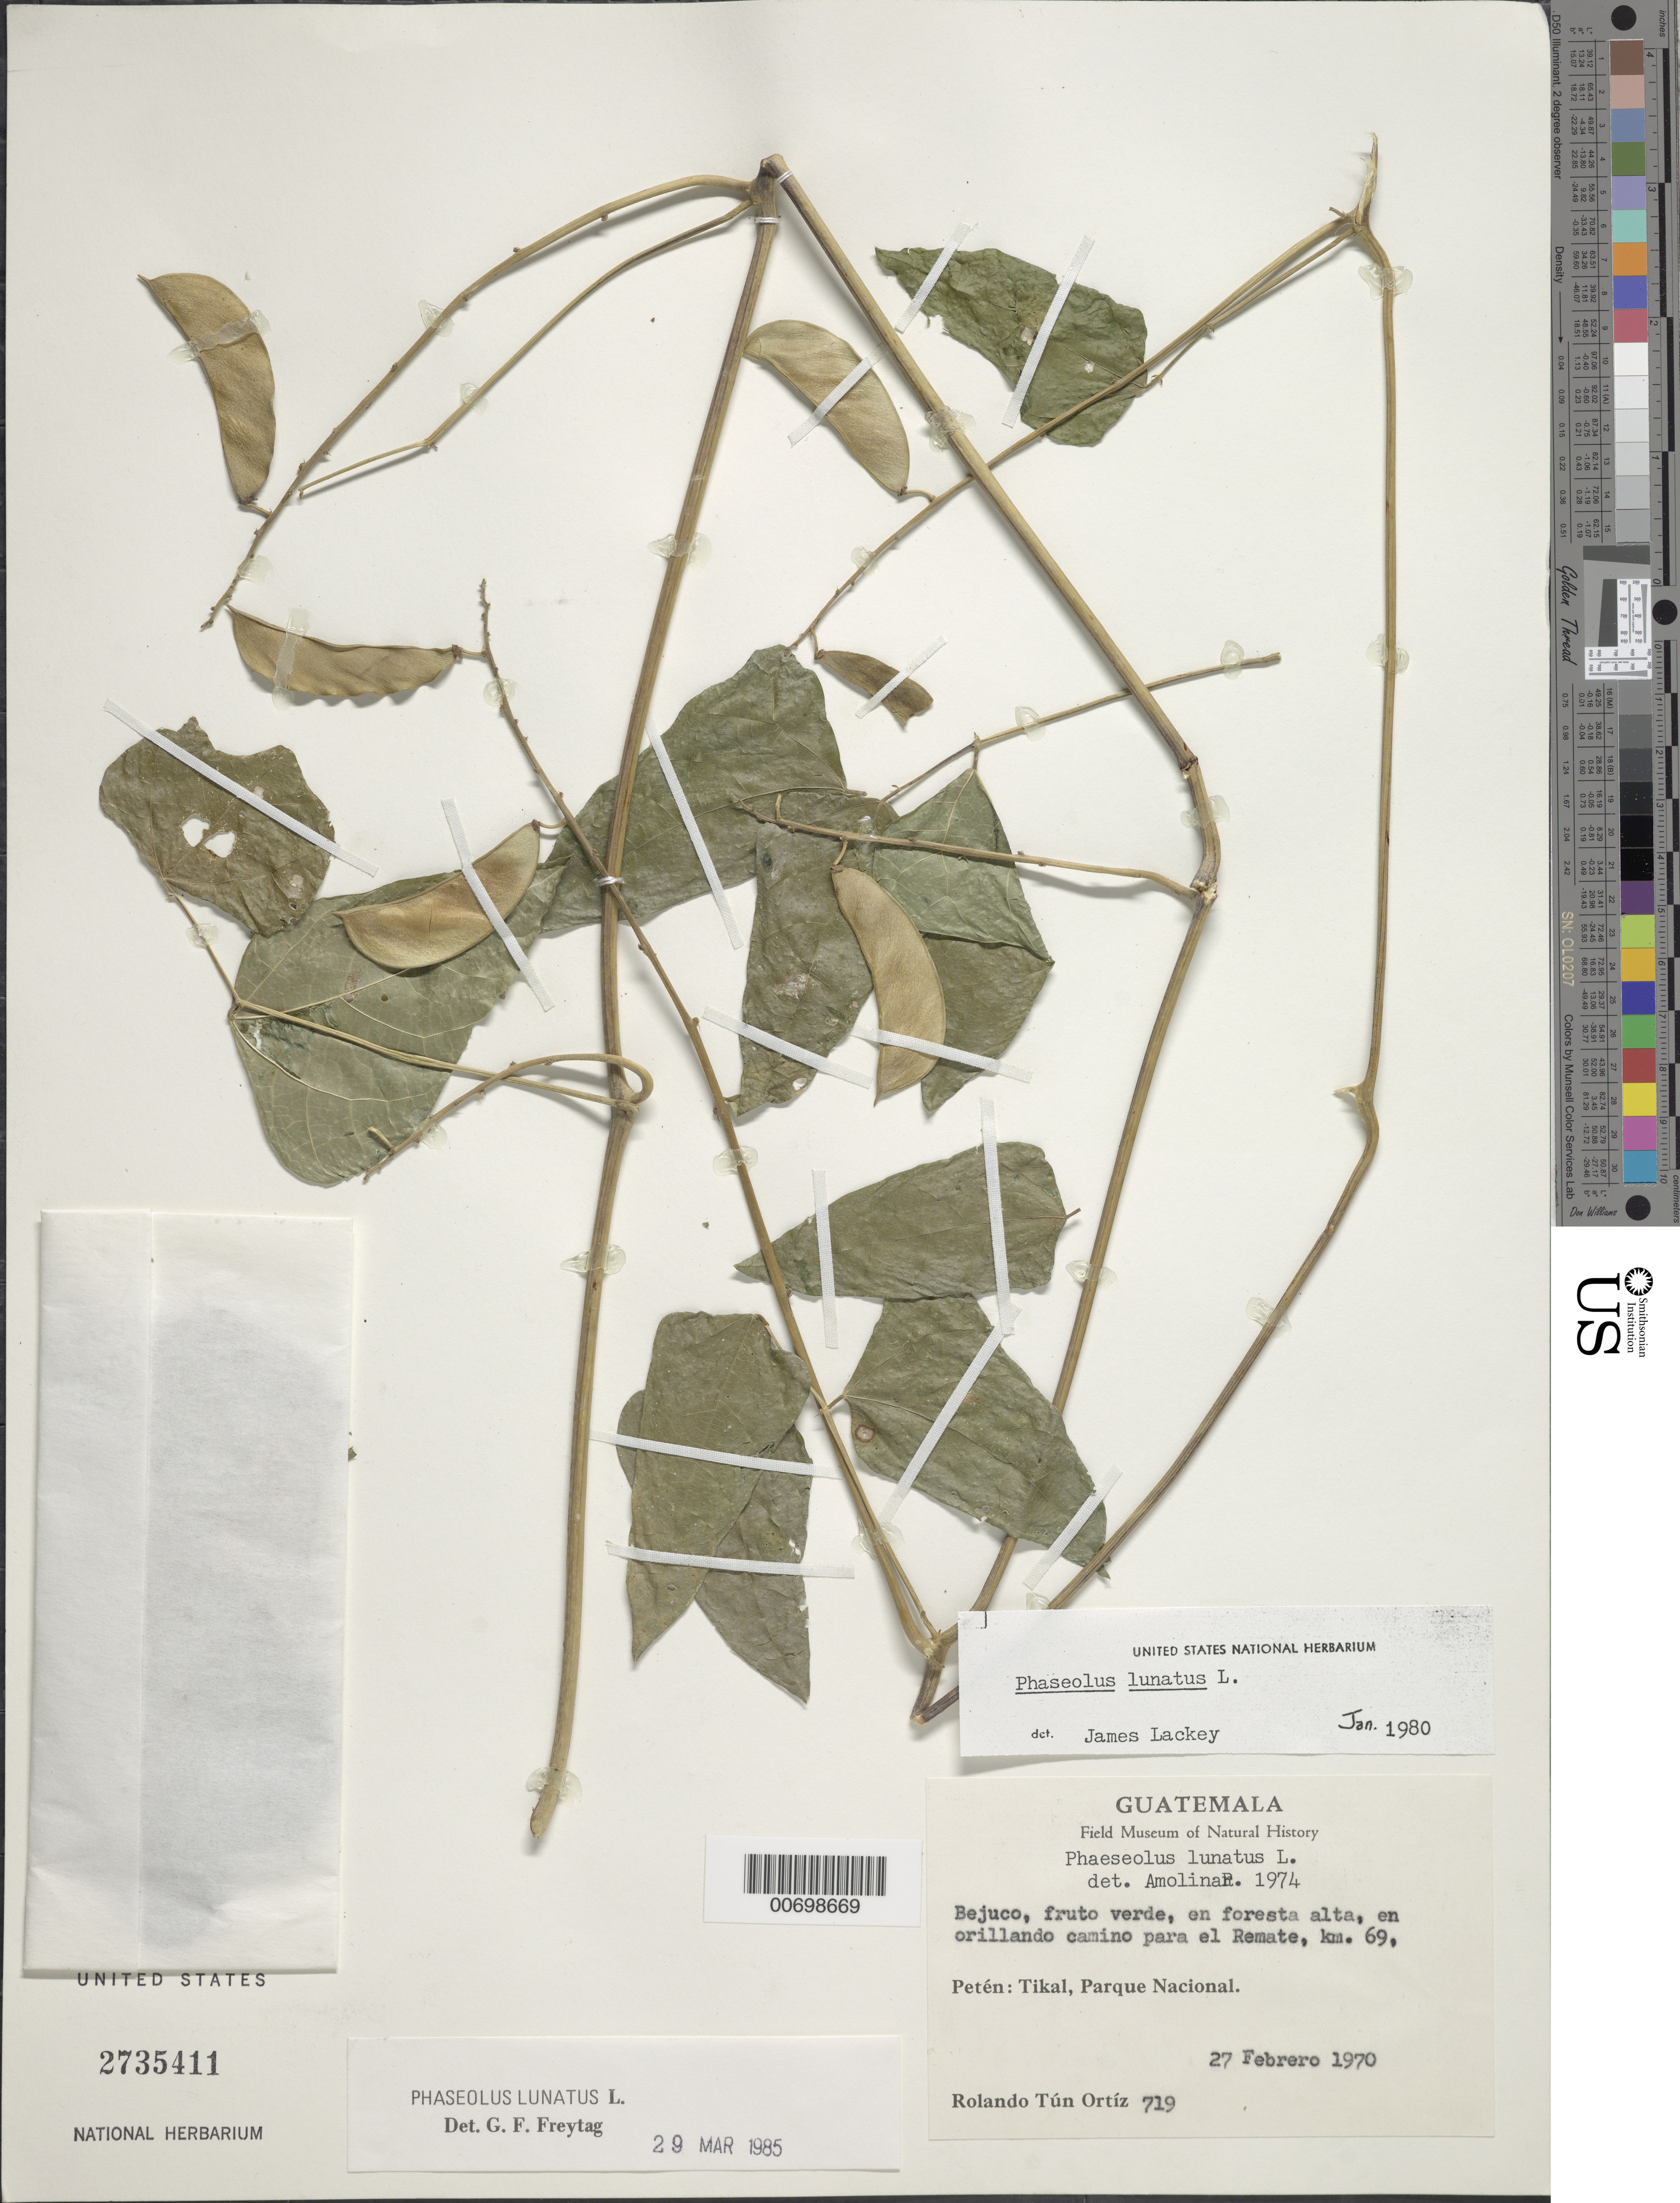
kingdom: Plantae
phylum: Tracheophyta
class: Magnoliopsida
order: Fabales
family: Fabaceae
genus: Phaseolus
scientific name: Phaseolus lunatus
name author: L.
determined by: Freytag, G. F.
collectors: R. Tún Ortiz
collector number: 719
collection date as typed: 27 Feb 1970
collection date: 1970-02-27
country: Guatemala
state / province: El Petén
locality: orillando camino para el Remate, km 69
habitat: En foresta alta.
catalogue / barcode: US 2735411